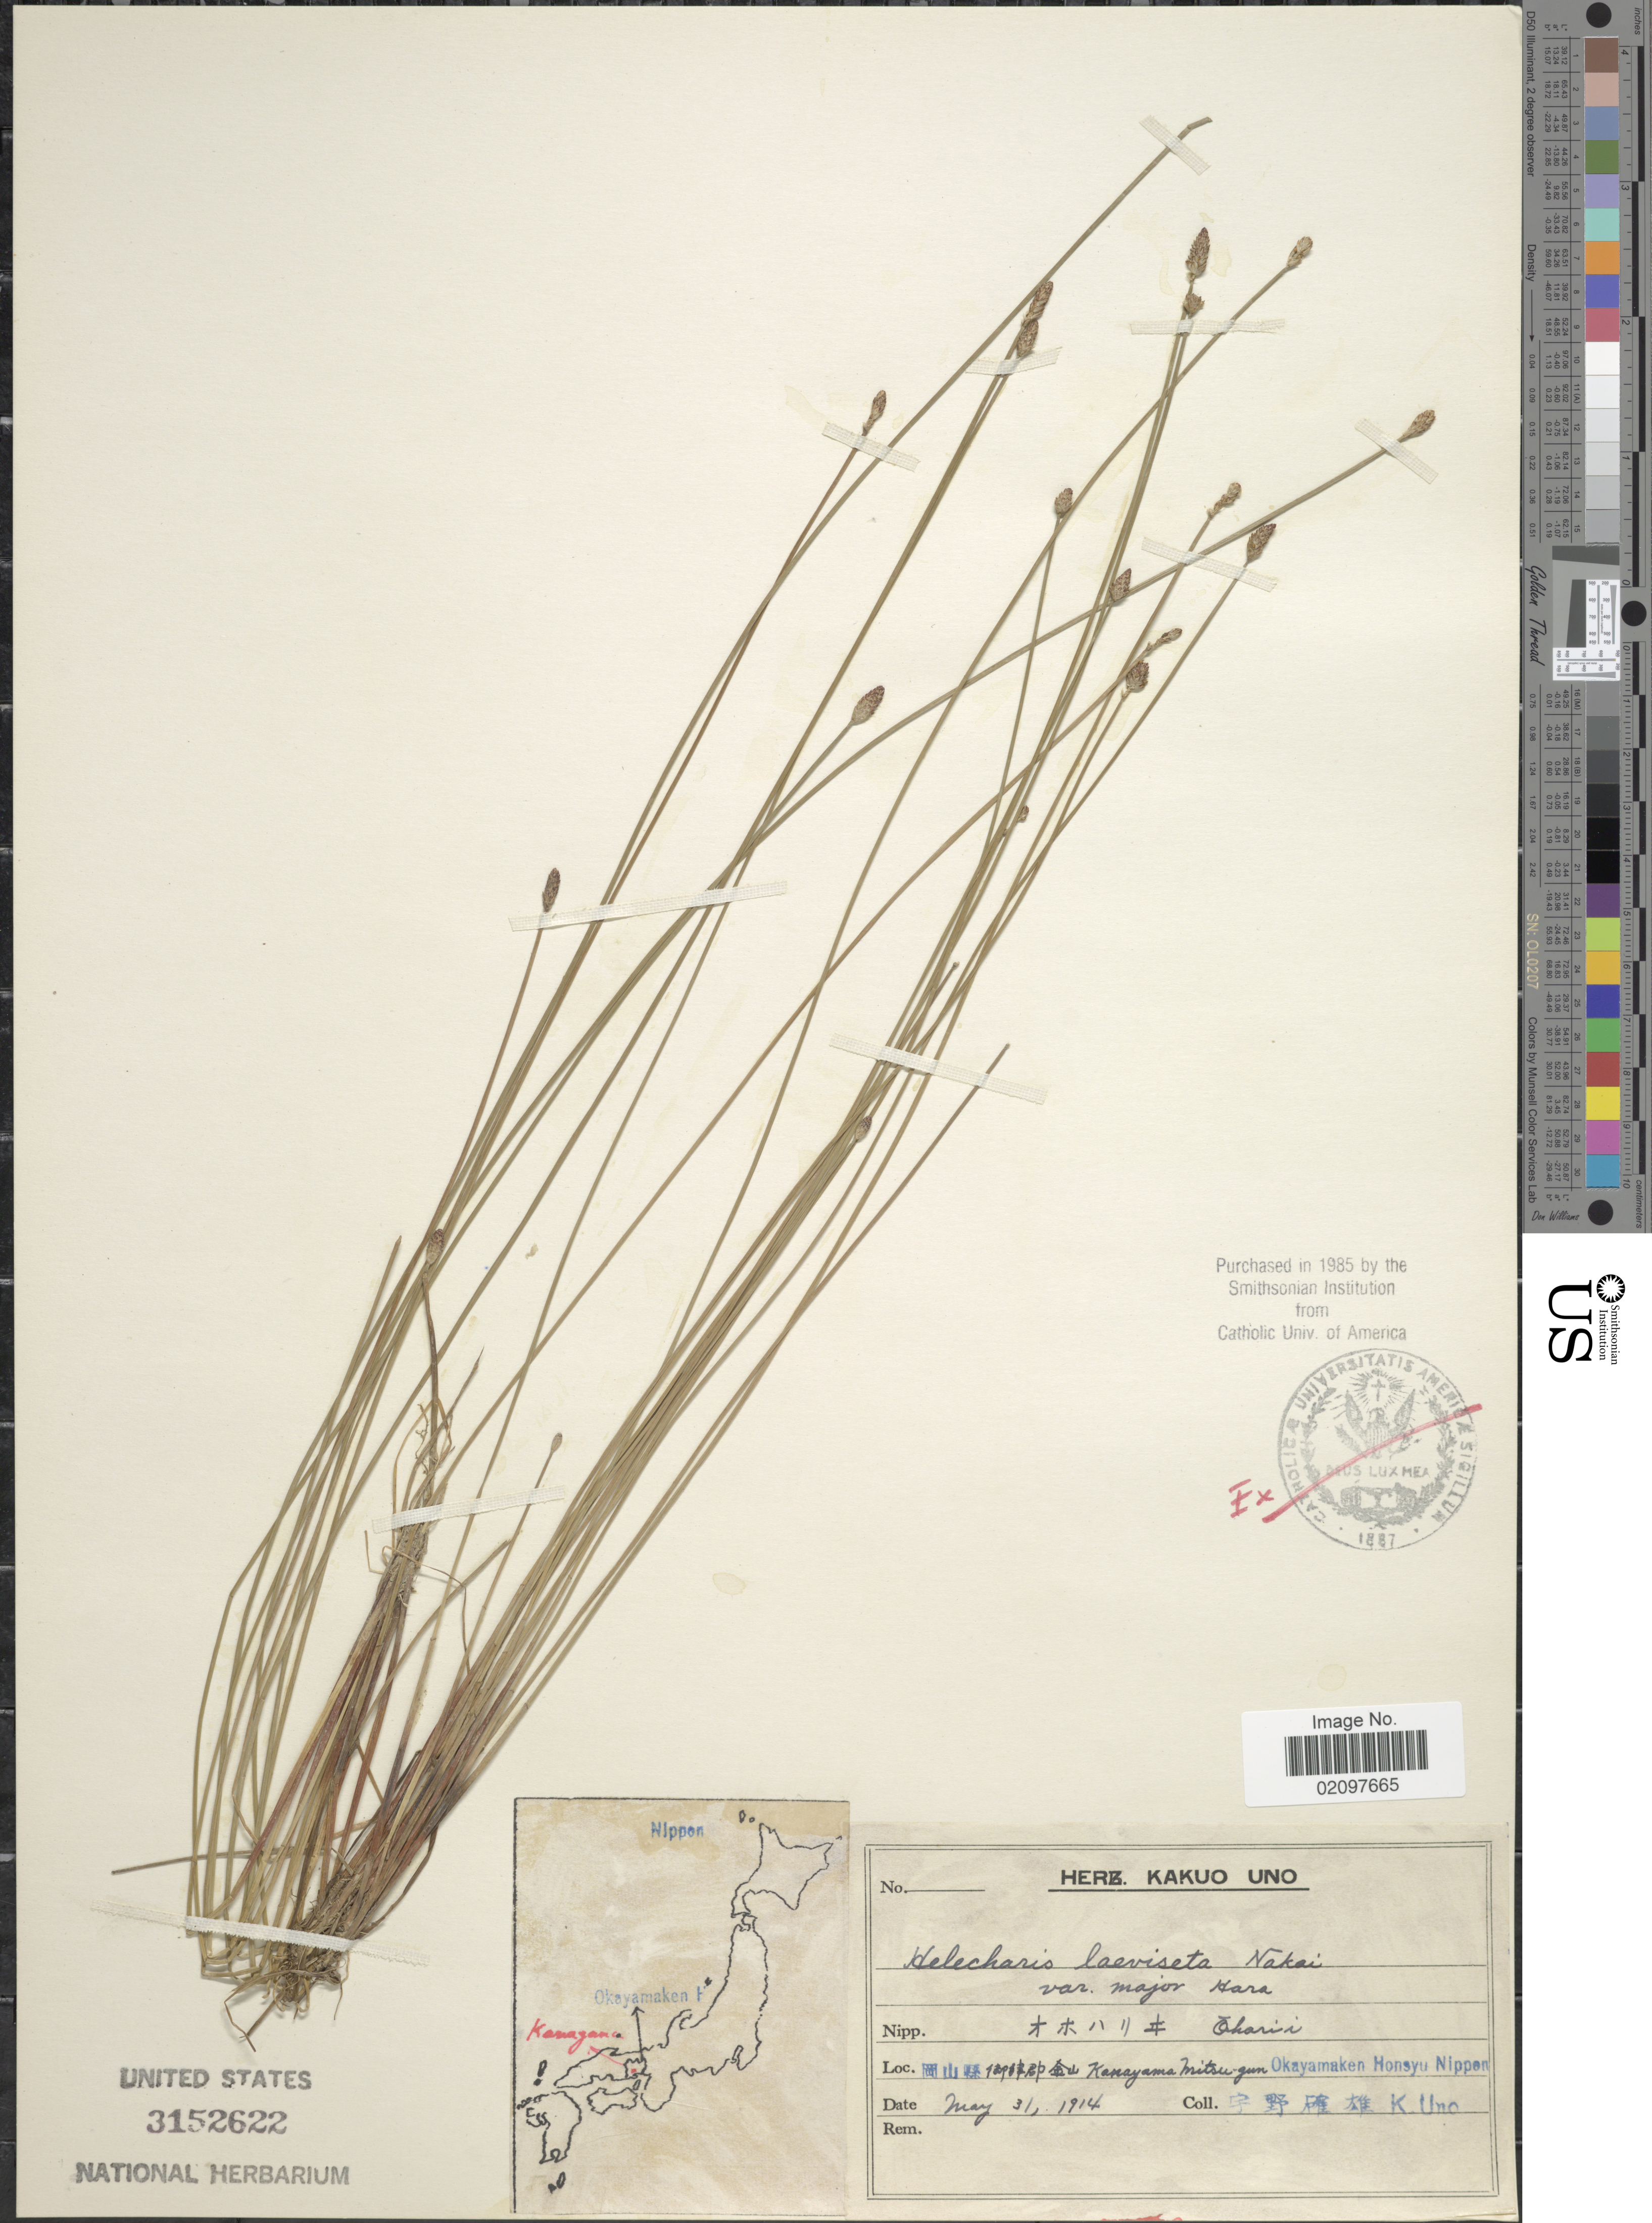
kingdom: Plantae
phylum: Tracheophyta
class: Liliopsida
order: Poales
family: Cyperaceae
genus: Eleocharis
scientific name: Eleocharis attenuata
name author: (Franch. & Sav.) Palla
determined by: Strong, Mark T., (BOT), Smithsonian Institution - National Museum of Natural History (UNITED STATES)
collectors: K. Uno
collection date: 1914-05-31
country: Japan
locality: Kanayama Mitsu-gun, Okayamaken Honsyu Nippon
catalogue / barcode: US 3152622